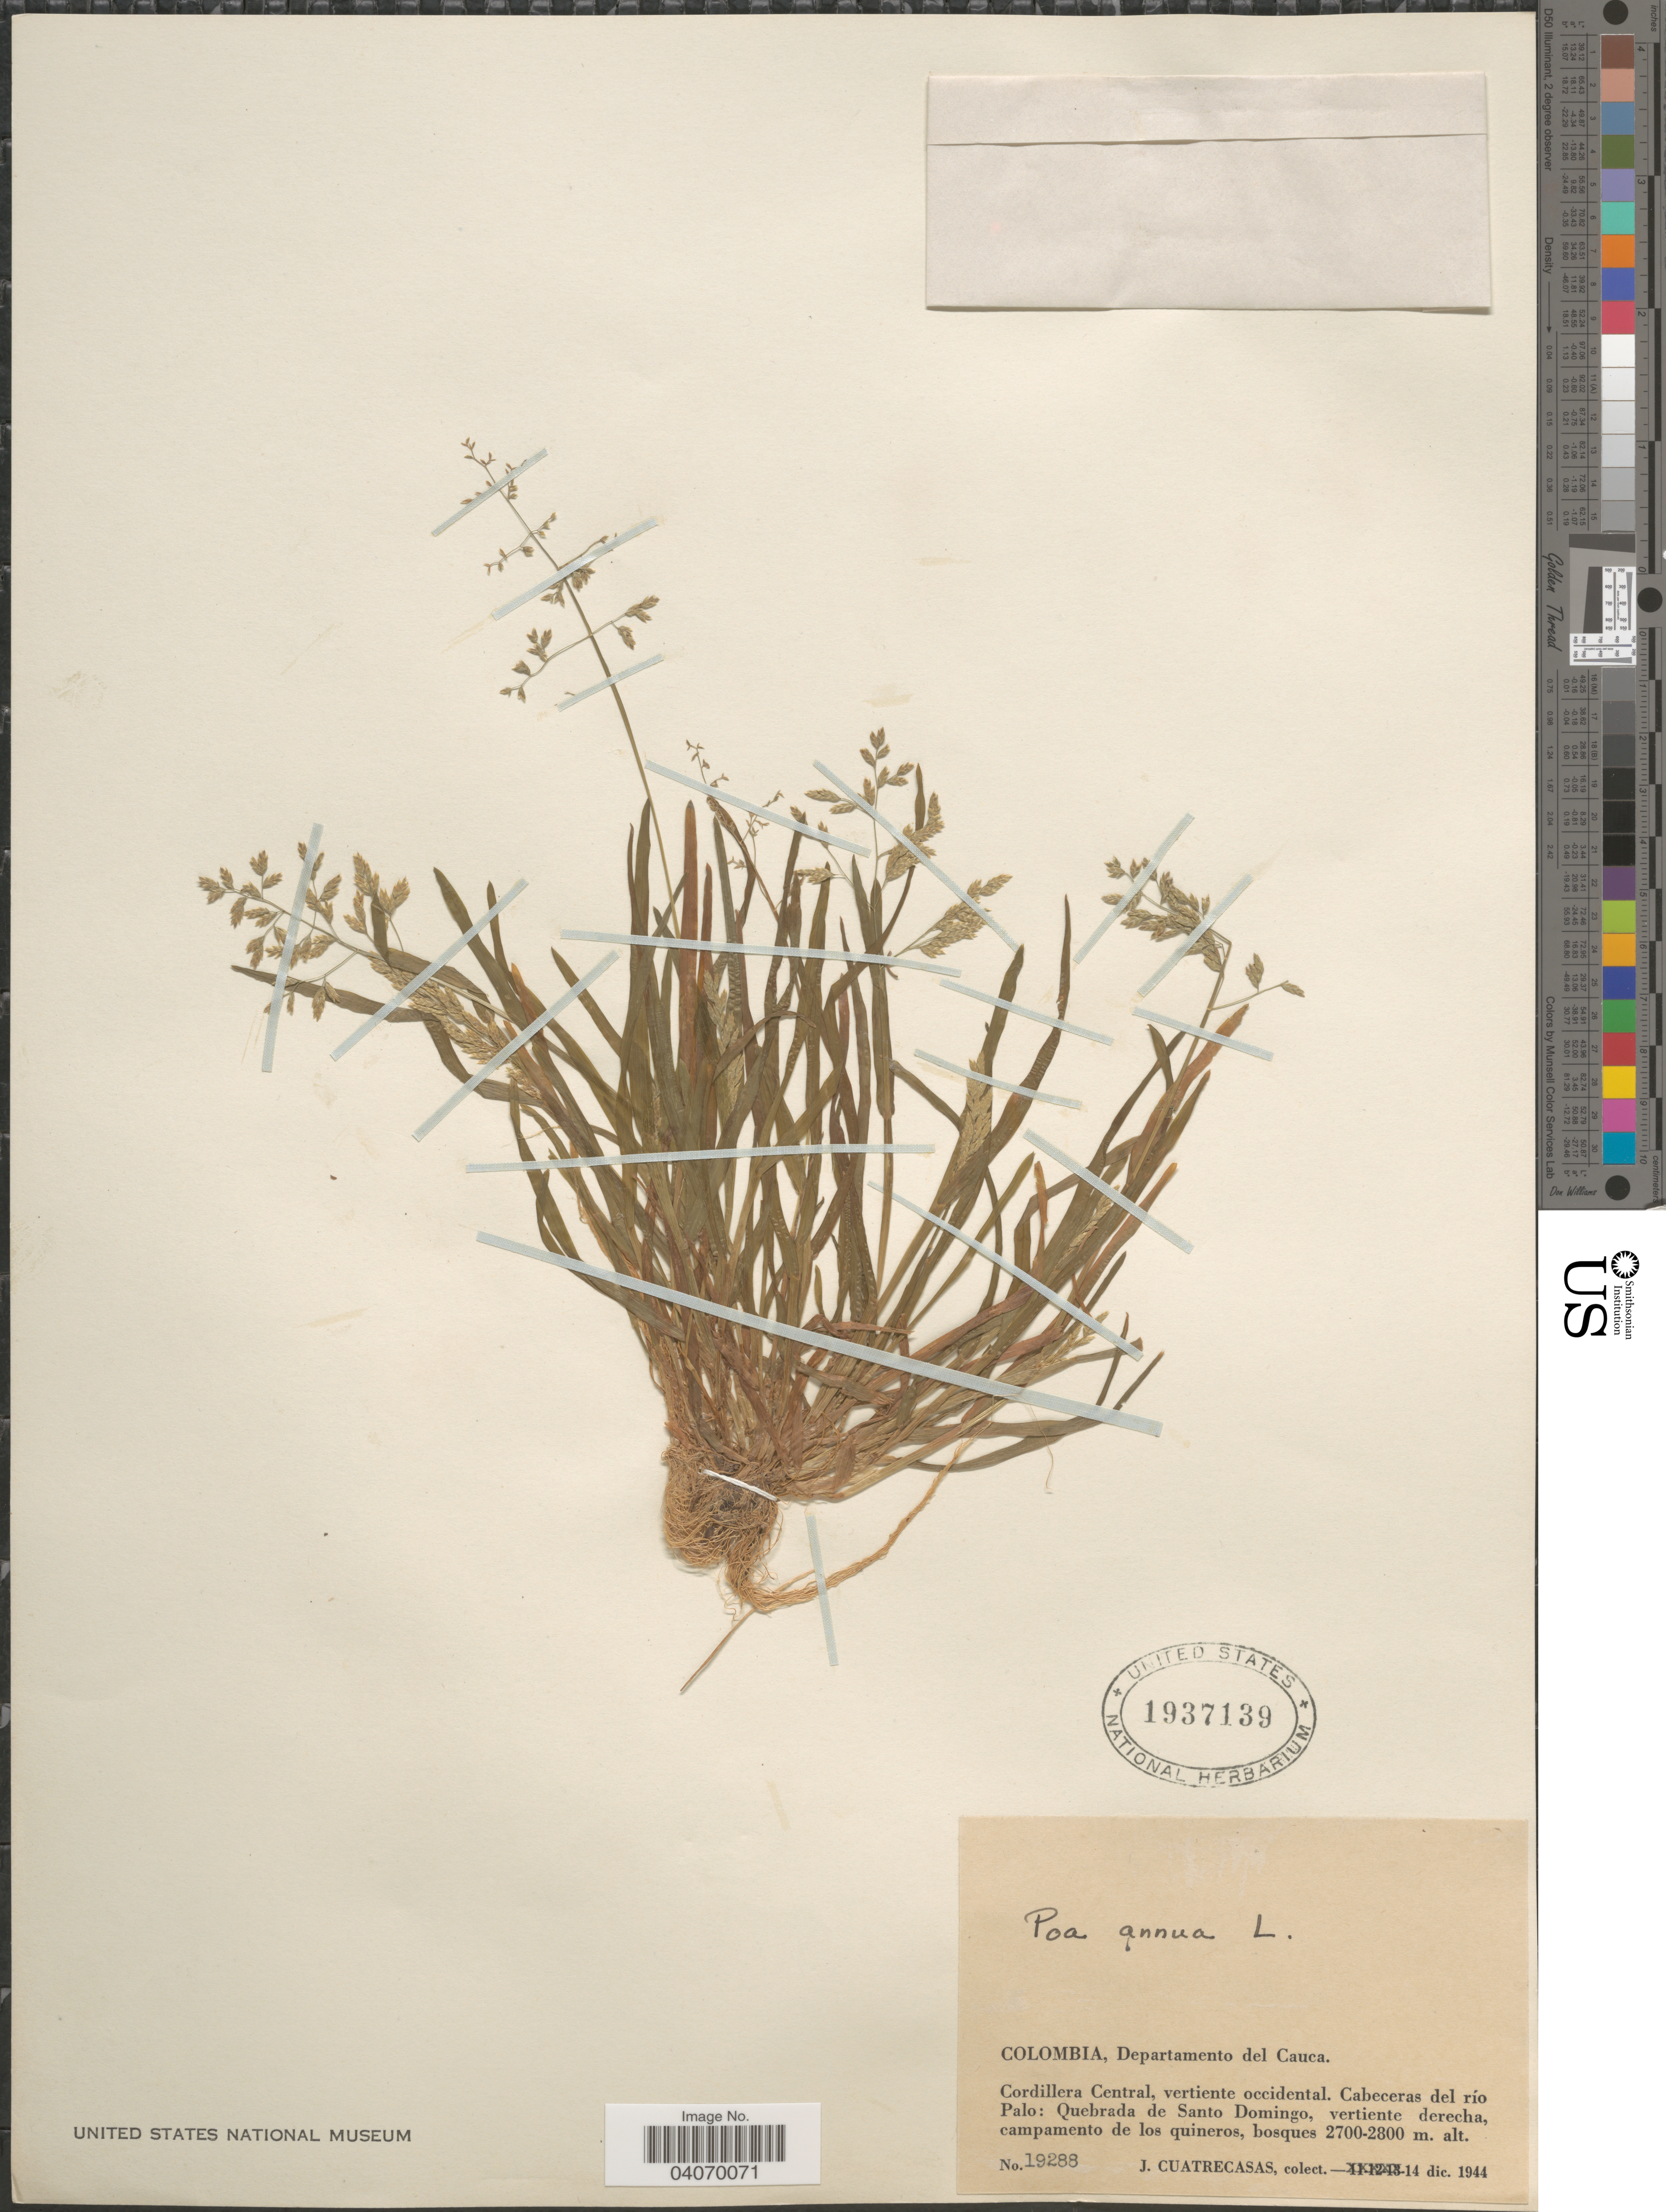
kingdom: Plantae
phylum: Tracheophyta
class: Liliopsida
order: Poales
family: Poaceae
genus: Poa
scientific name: Poa annua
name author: L.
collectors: J. Cuatrecasas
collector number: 19288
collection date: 1944-12-14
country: Colombia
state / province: Cauca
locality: Departamento del Cauca. Cordillera Central, vertiente occidental. Cabeceras del río Palo: Quebrada de Santo Domingo, vertiente derecha, campamento de los quineros.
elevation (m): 2700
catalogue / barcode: US 1937139